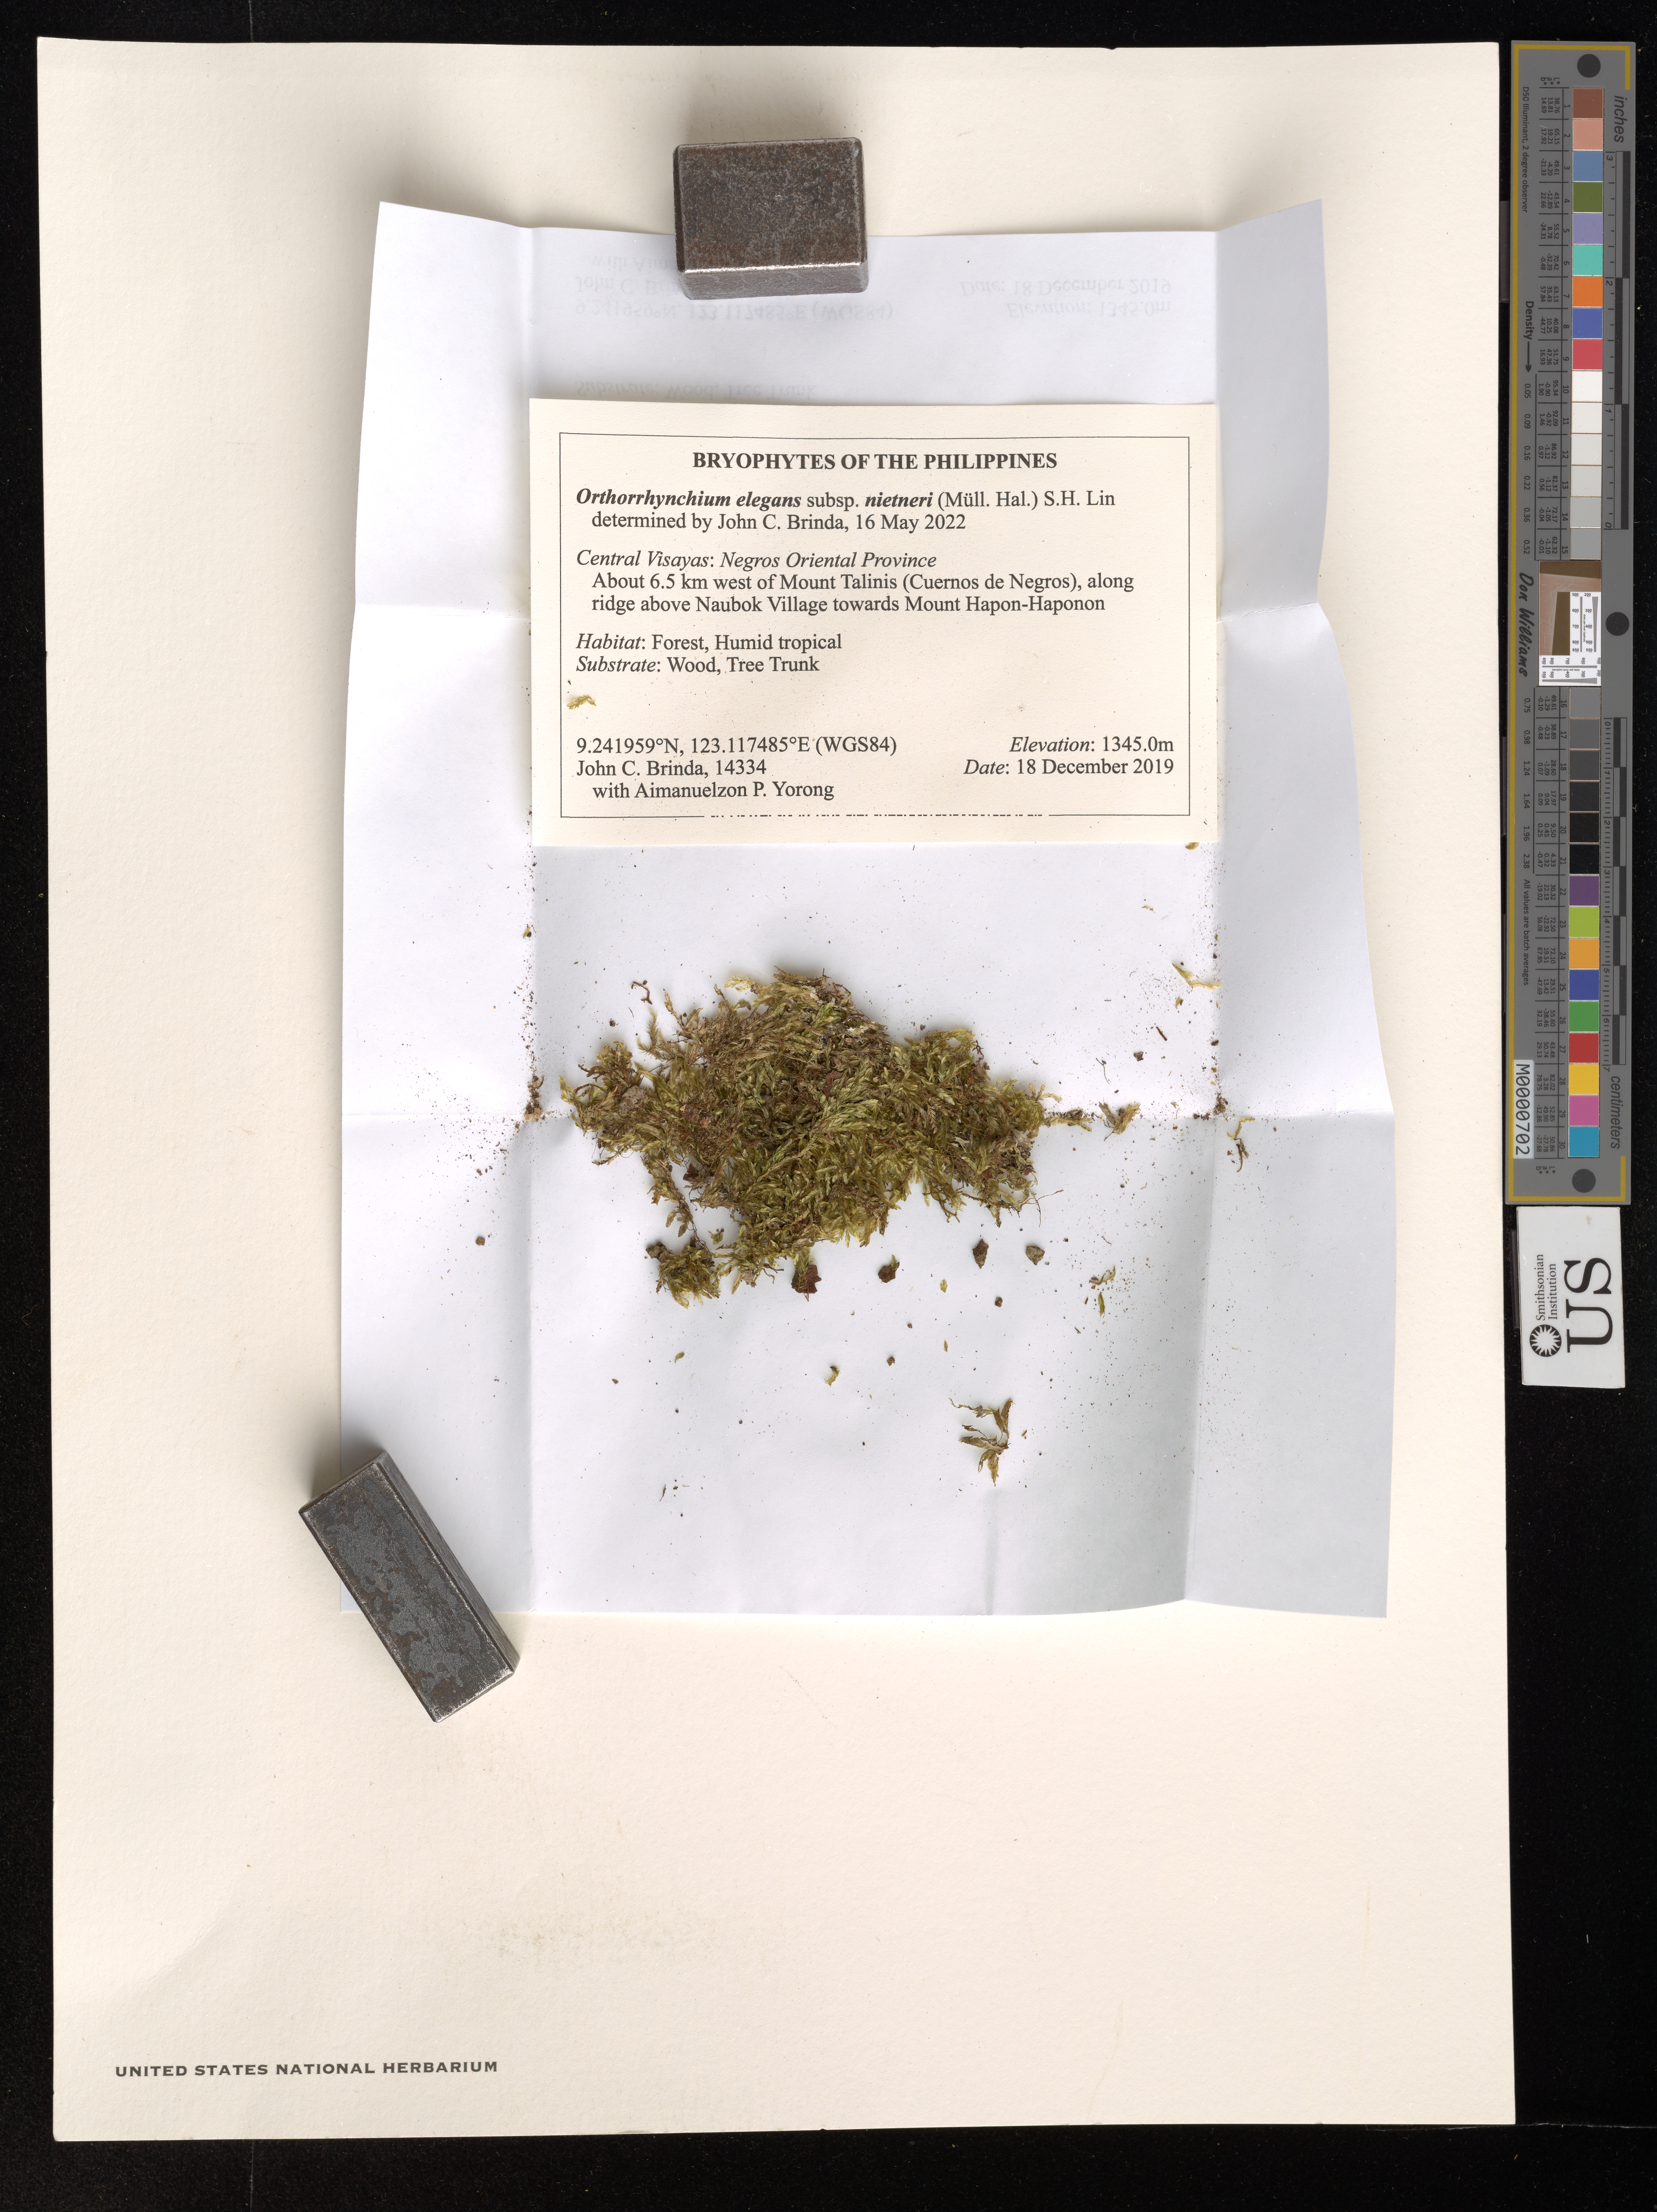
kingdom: Plantae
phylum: Bryophyta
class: Bryopsida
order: Ptychomniales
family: Orthorrhynchiaceae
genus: Orthorrhynchium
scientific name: Orthorrhynchium elegans subsp. nietneri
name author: Reichardt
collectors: J. Brinda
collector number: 14334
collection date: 2019-12-18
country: Philippines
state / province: Central Visayas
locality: Negros Oriental Province. About 6.5 km west of Mount Talinis (Cuernos de Negros), along ridge above Naubok Village towards Mount Hapon-Haponon. (WGS84).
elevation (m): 1345